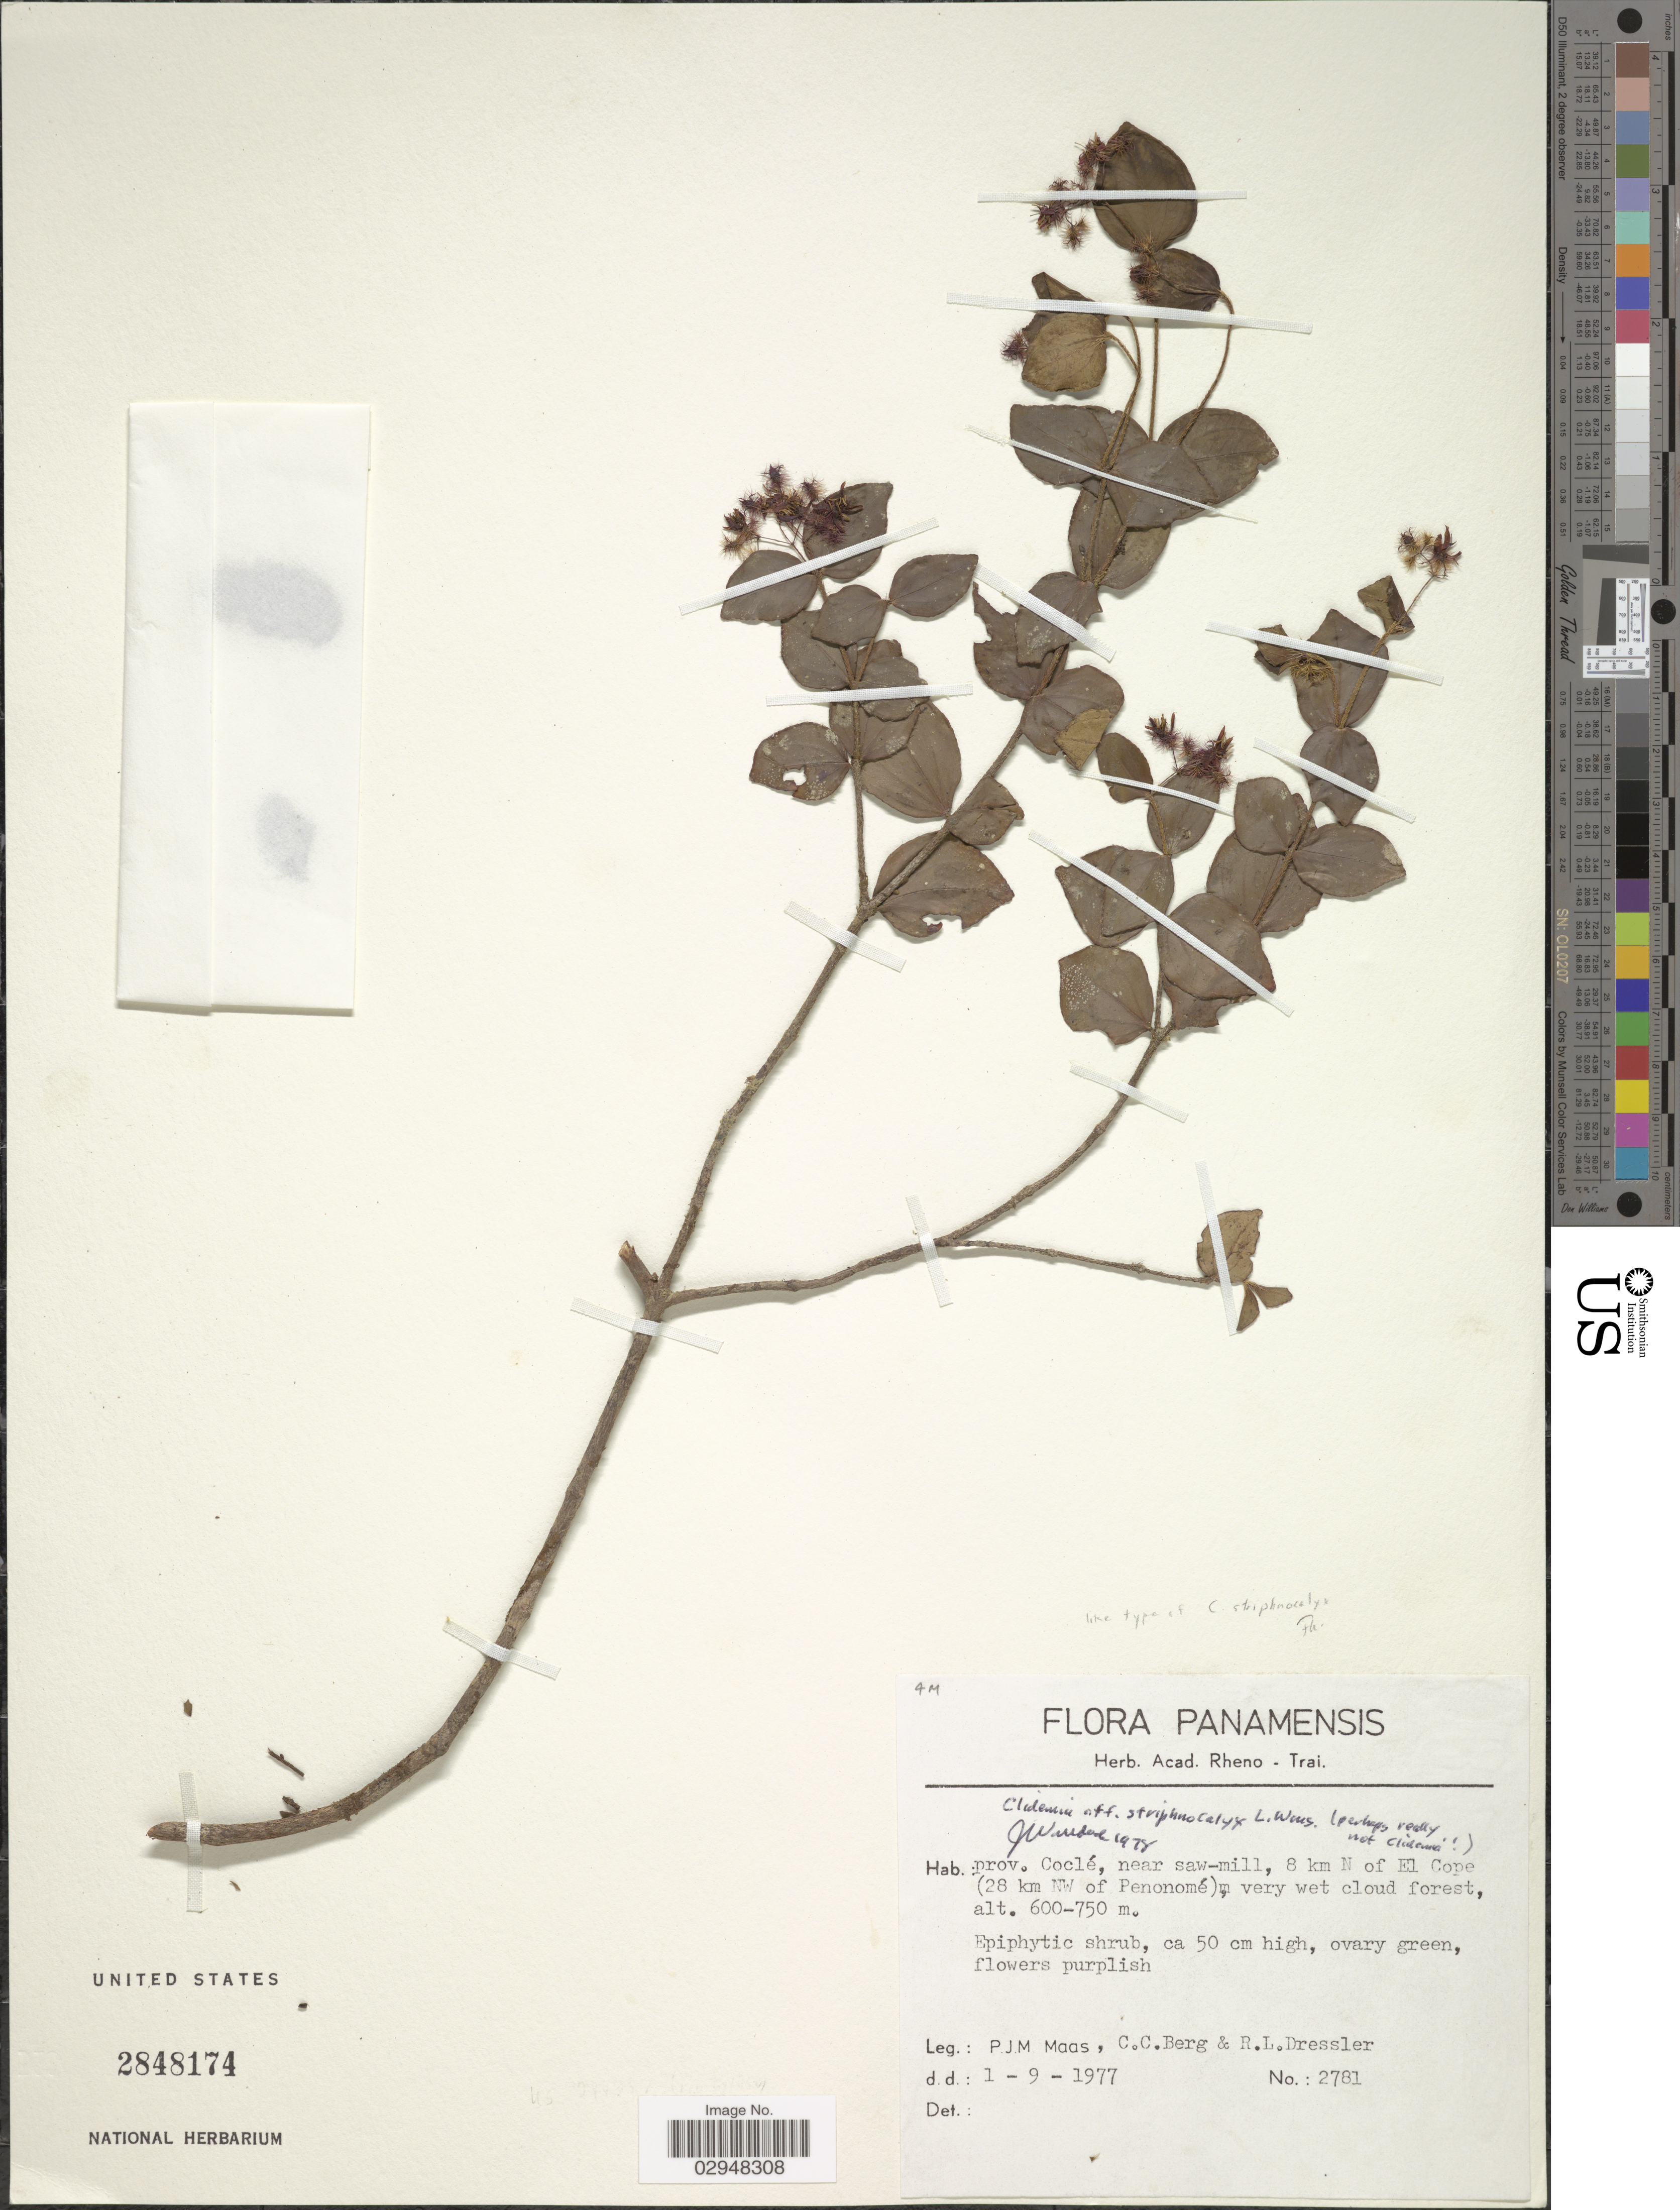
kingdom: Plantae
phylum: Tracheophyta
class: Magnoliopsida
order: Myrtales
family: Melastomataceae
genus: Clidemia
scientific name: Clidemia striphnocalyx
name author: L.O. Williams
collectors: P. Maas, C. C. Berg & R. Dressler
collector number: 2781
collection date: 1977-09-01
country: Panama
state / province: Coclé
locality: Near saw-mill, 8 km N of El Cope (28 km NW of Penonomé).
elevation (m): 600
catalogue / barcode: US 2848174